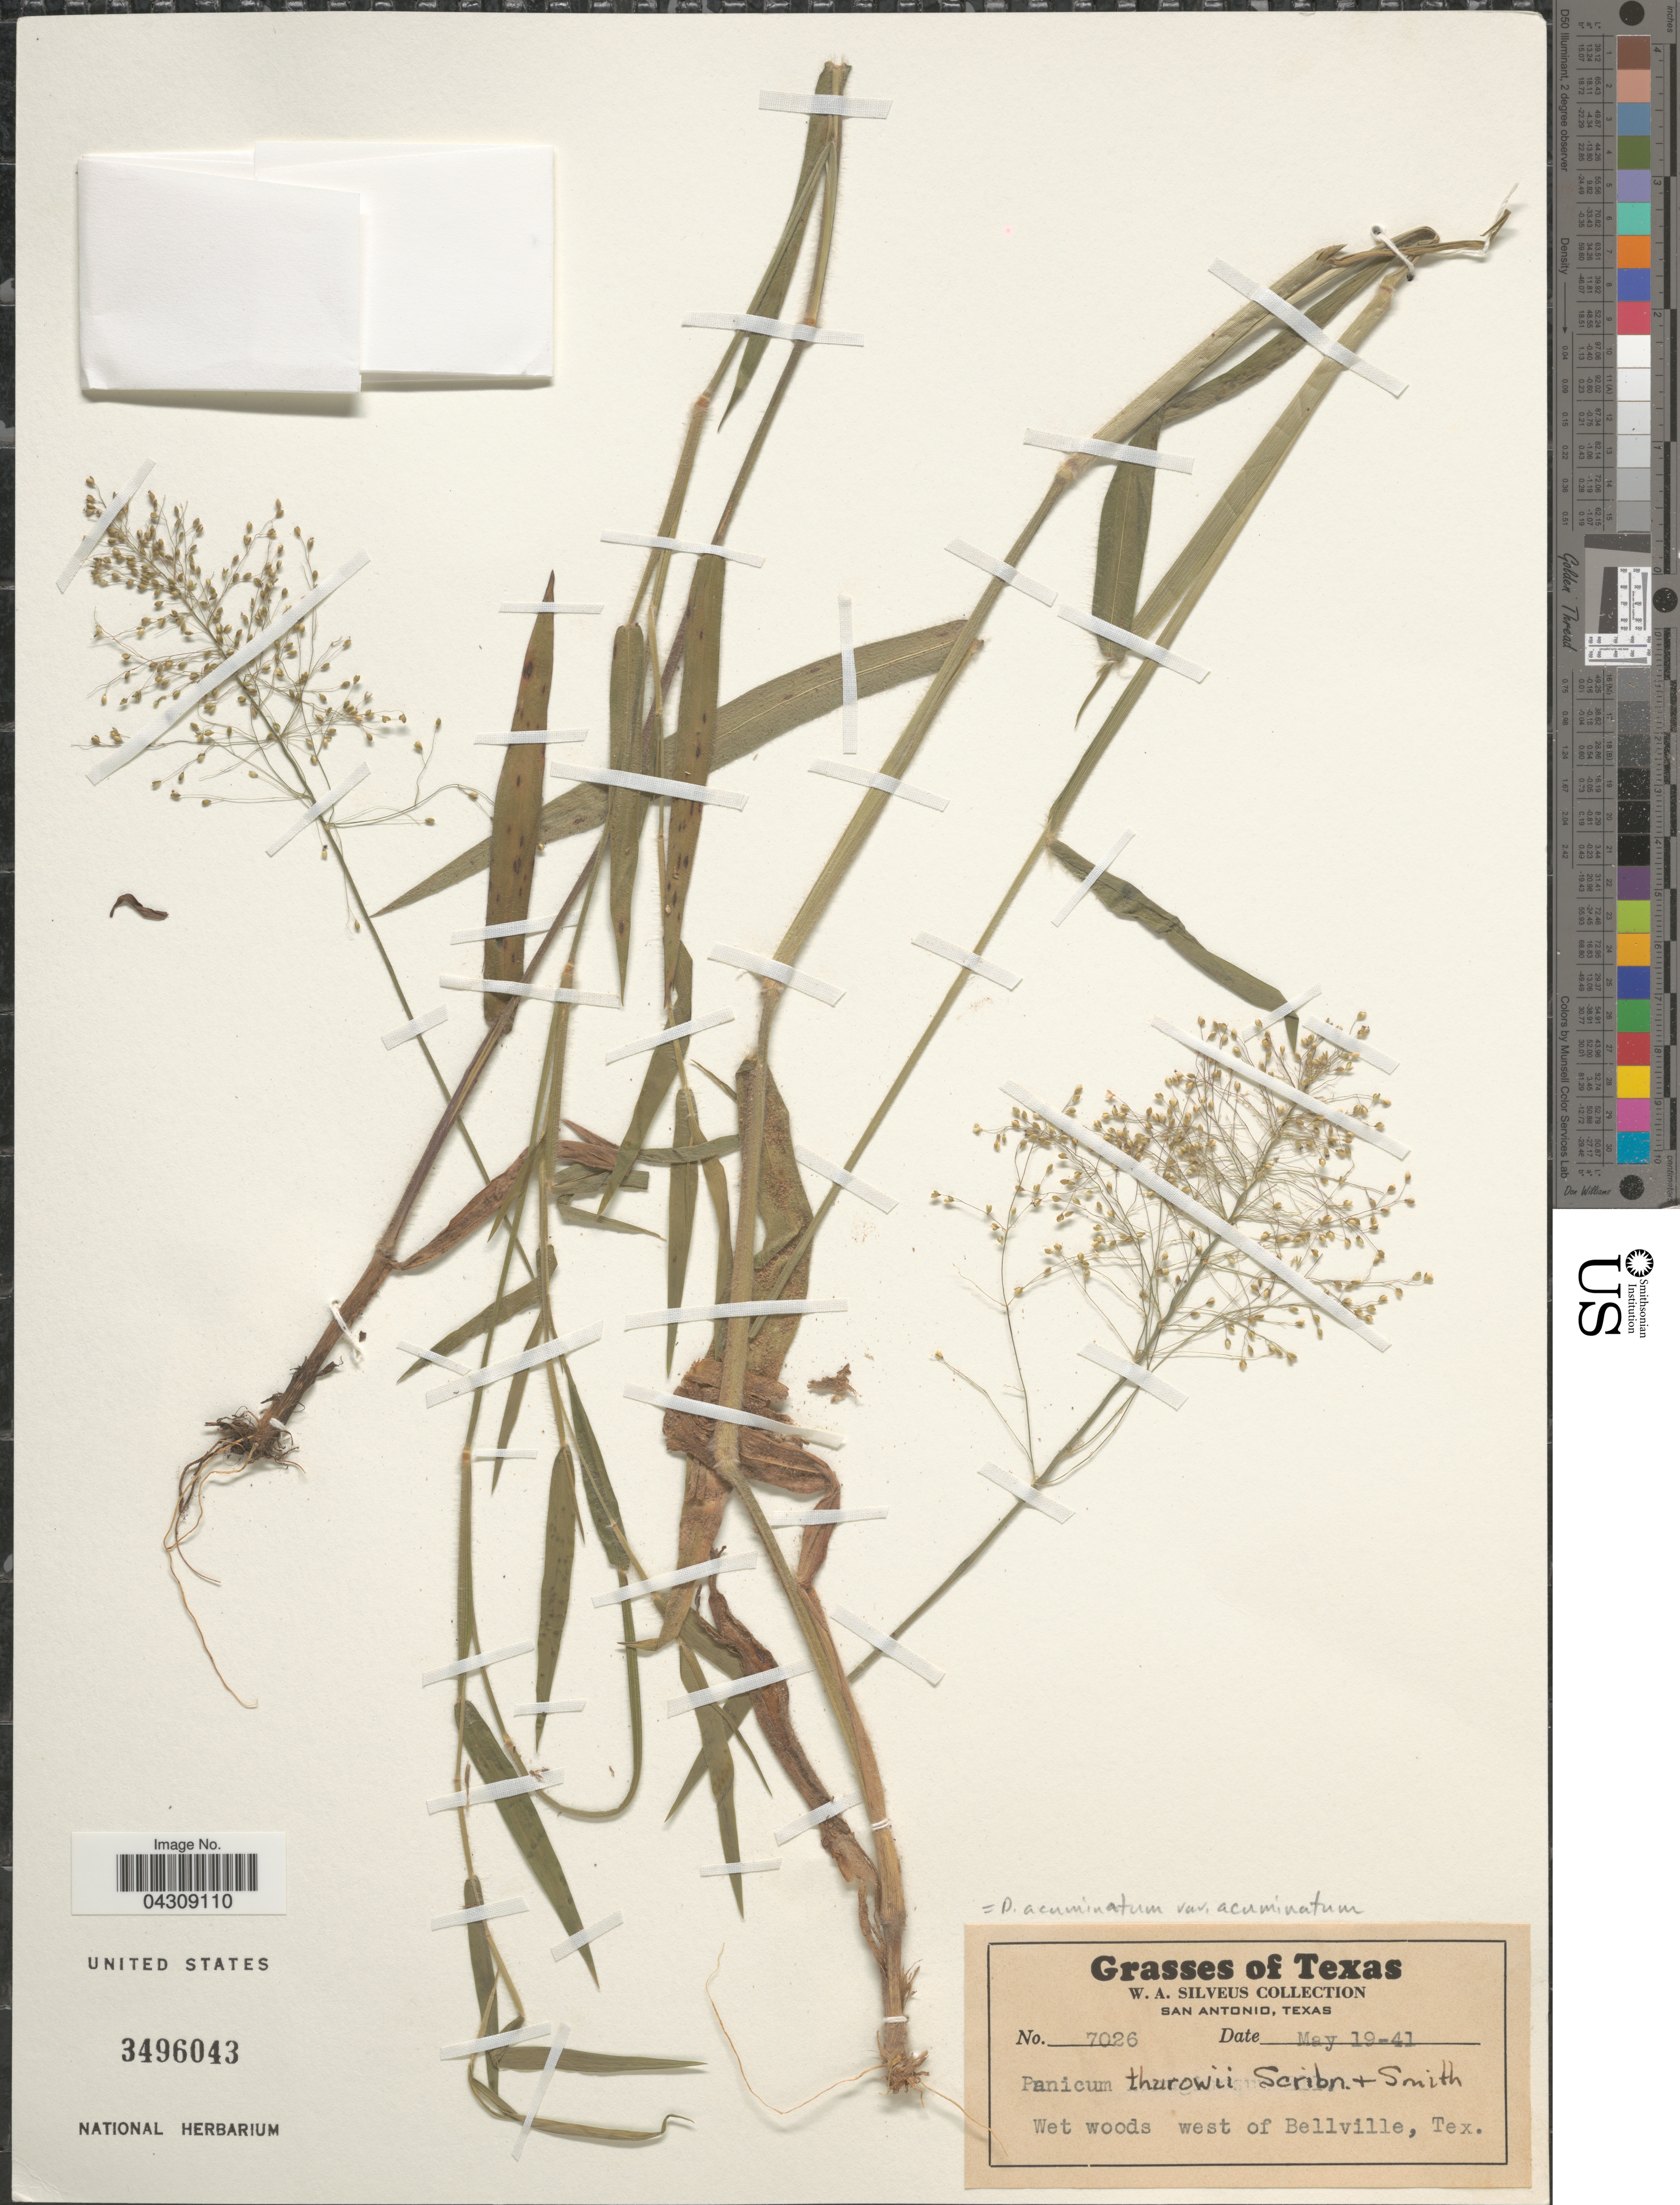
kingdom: Plantae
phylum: Tracheophyta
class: Liliopsida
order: Poales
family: Poaceae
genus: Dichanthelium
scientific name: Dichanthelium acuminatum var. acuminatum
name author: (Sw.) Gould & C.A. Clark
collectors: W. Silveus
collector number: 7026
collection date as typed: Transcribed d/m/y: 19/5/41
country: United States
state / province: Texas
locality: Wet woods west of Bellville.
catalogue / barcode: US 3496043